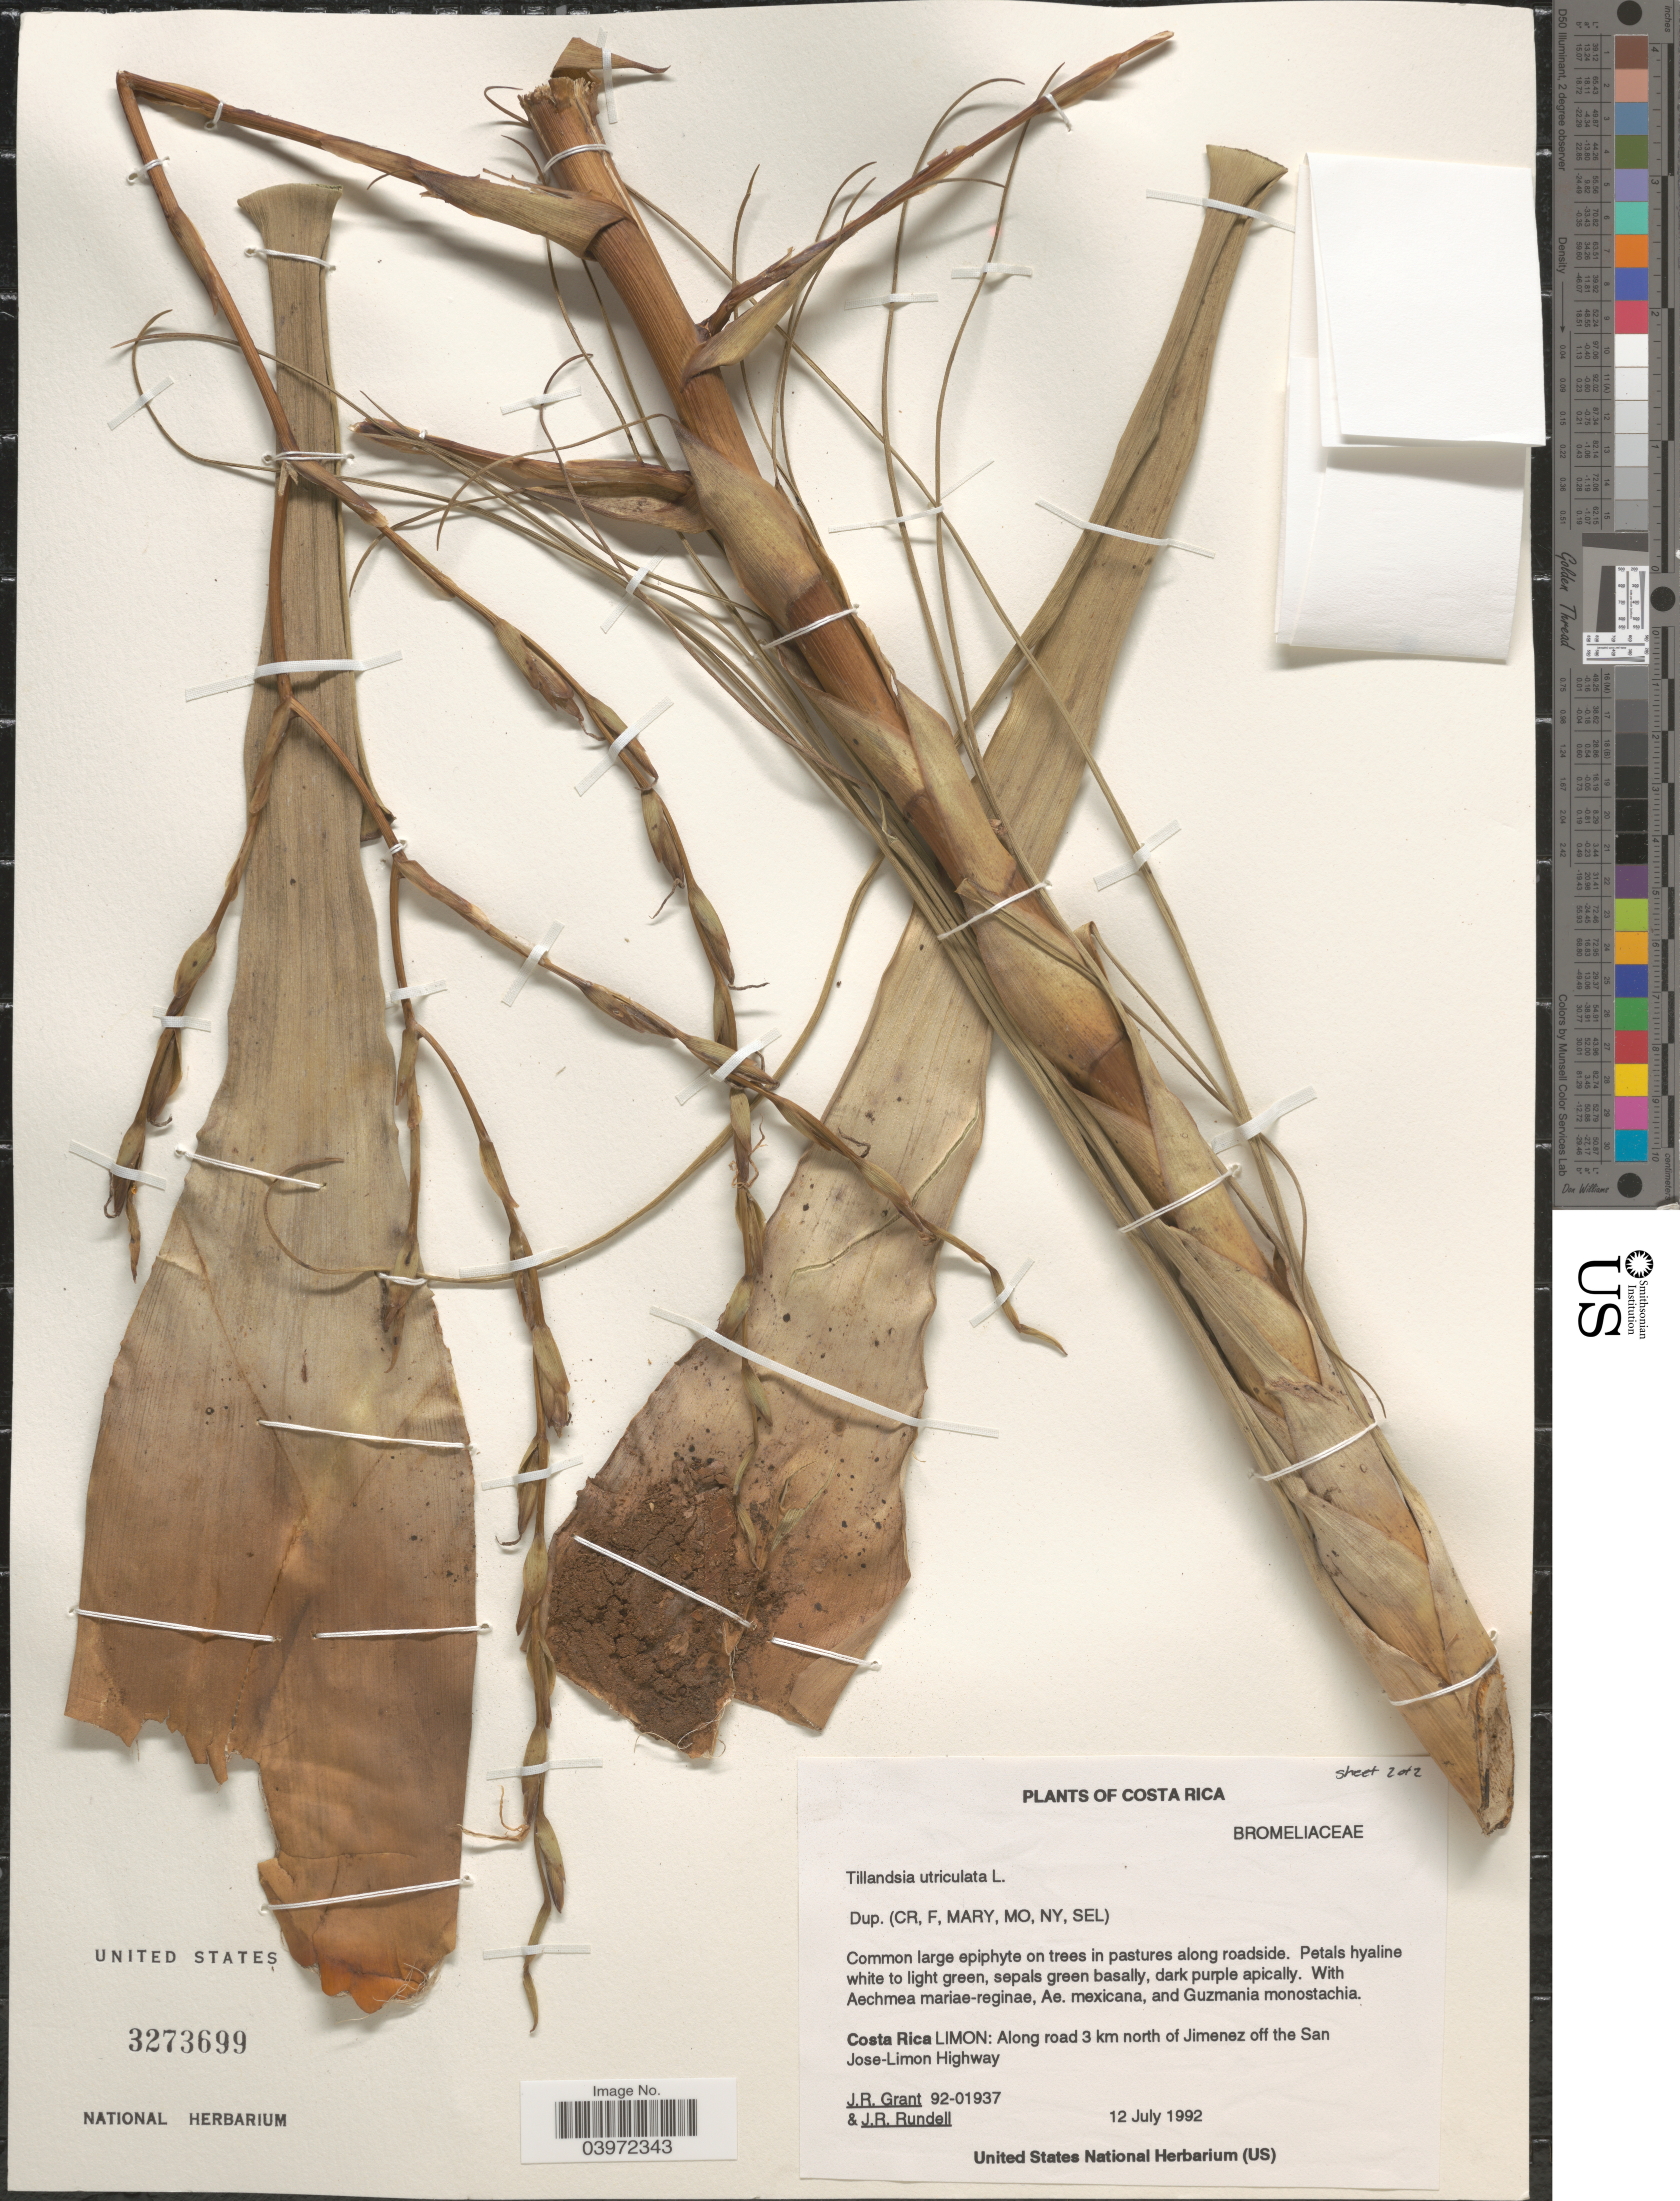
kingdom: Plantae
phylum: Tracheophyta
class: Liliopsida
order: Poales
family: Bromeliaceae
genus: Tillandsia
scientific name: Tillandsia utriculata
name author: L.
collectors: J. Grant & J. R. Rundell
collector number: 92-01937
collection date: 1992-07-12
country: Costa Rica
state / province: Limón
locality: Common large epiphyte on trees in pastures along roadside. Along road 3 km north of Jimenez off the San Jose-Limon Highway.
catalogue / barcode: US 3273699